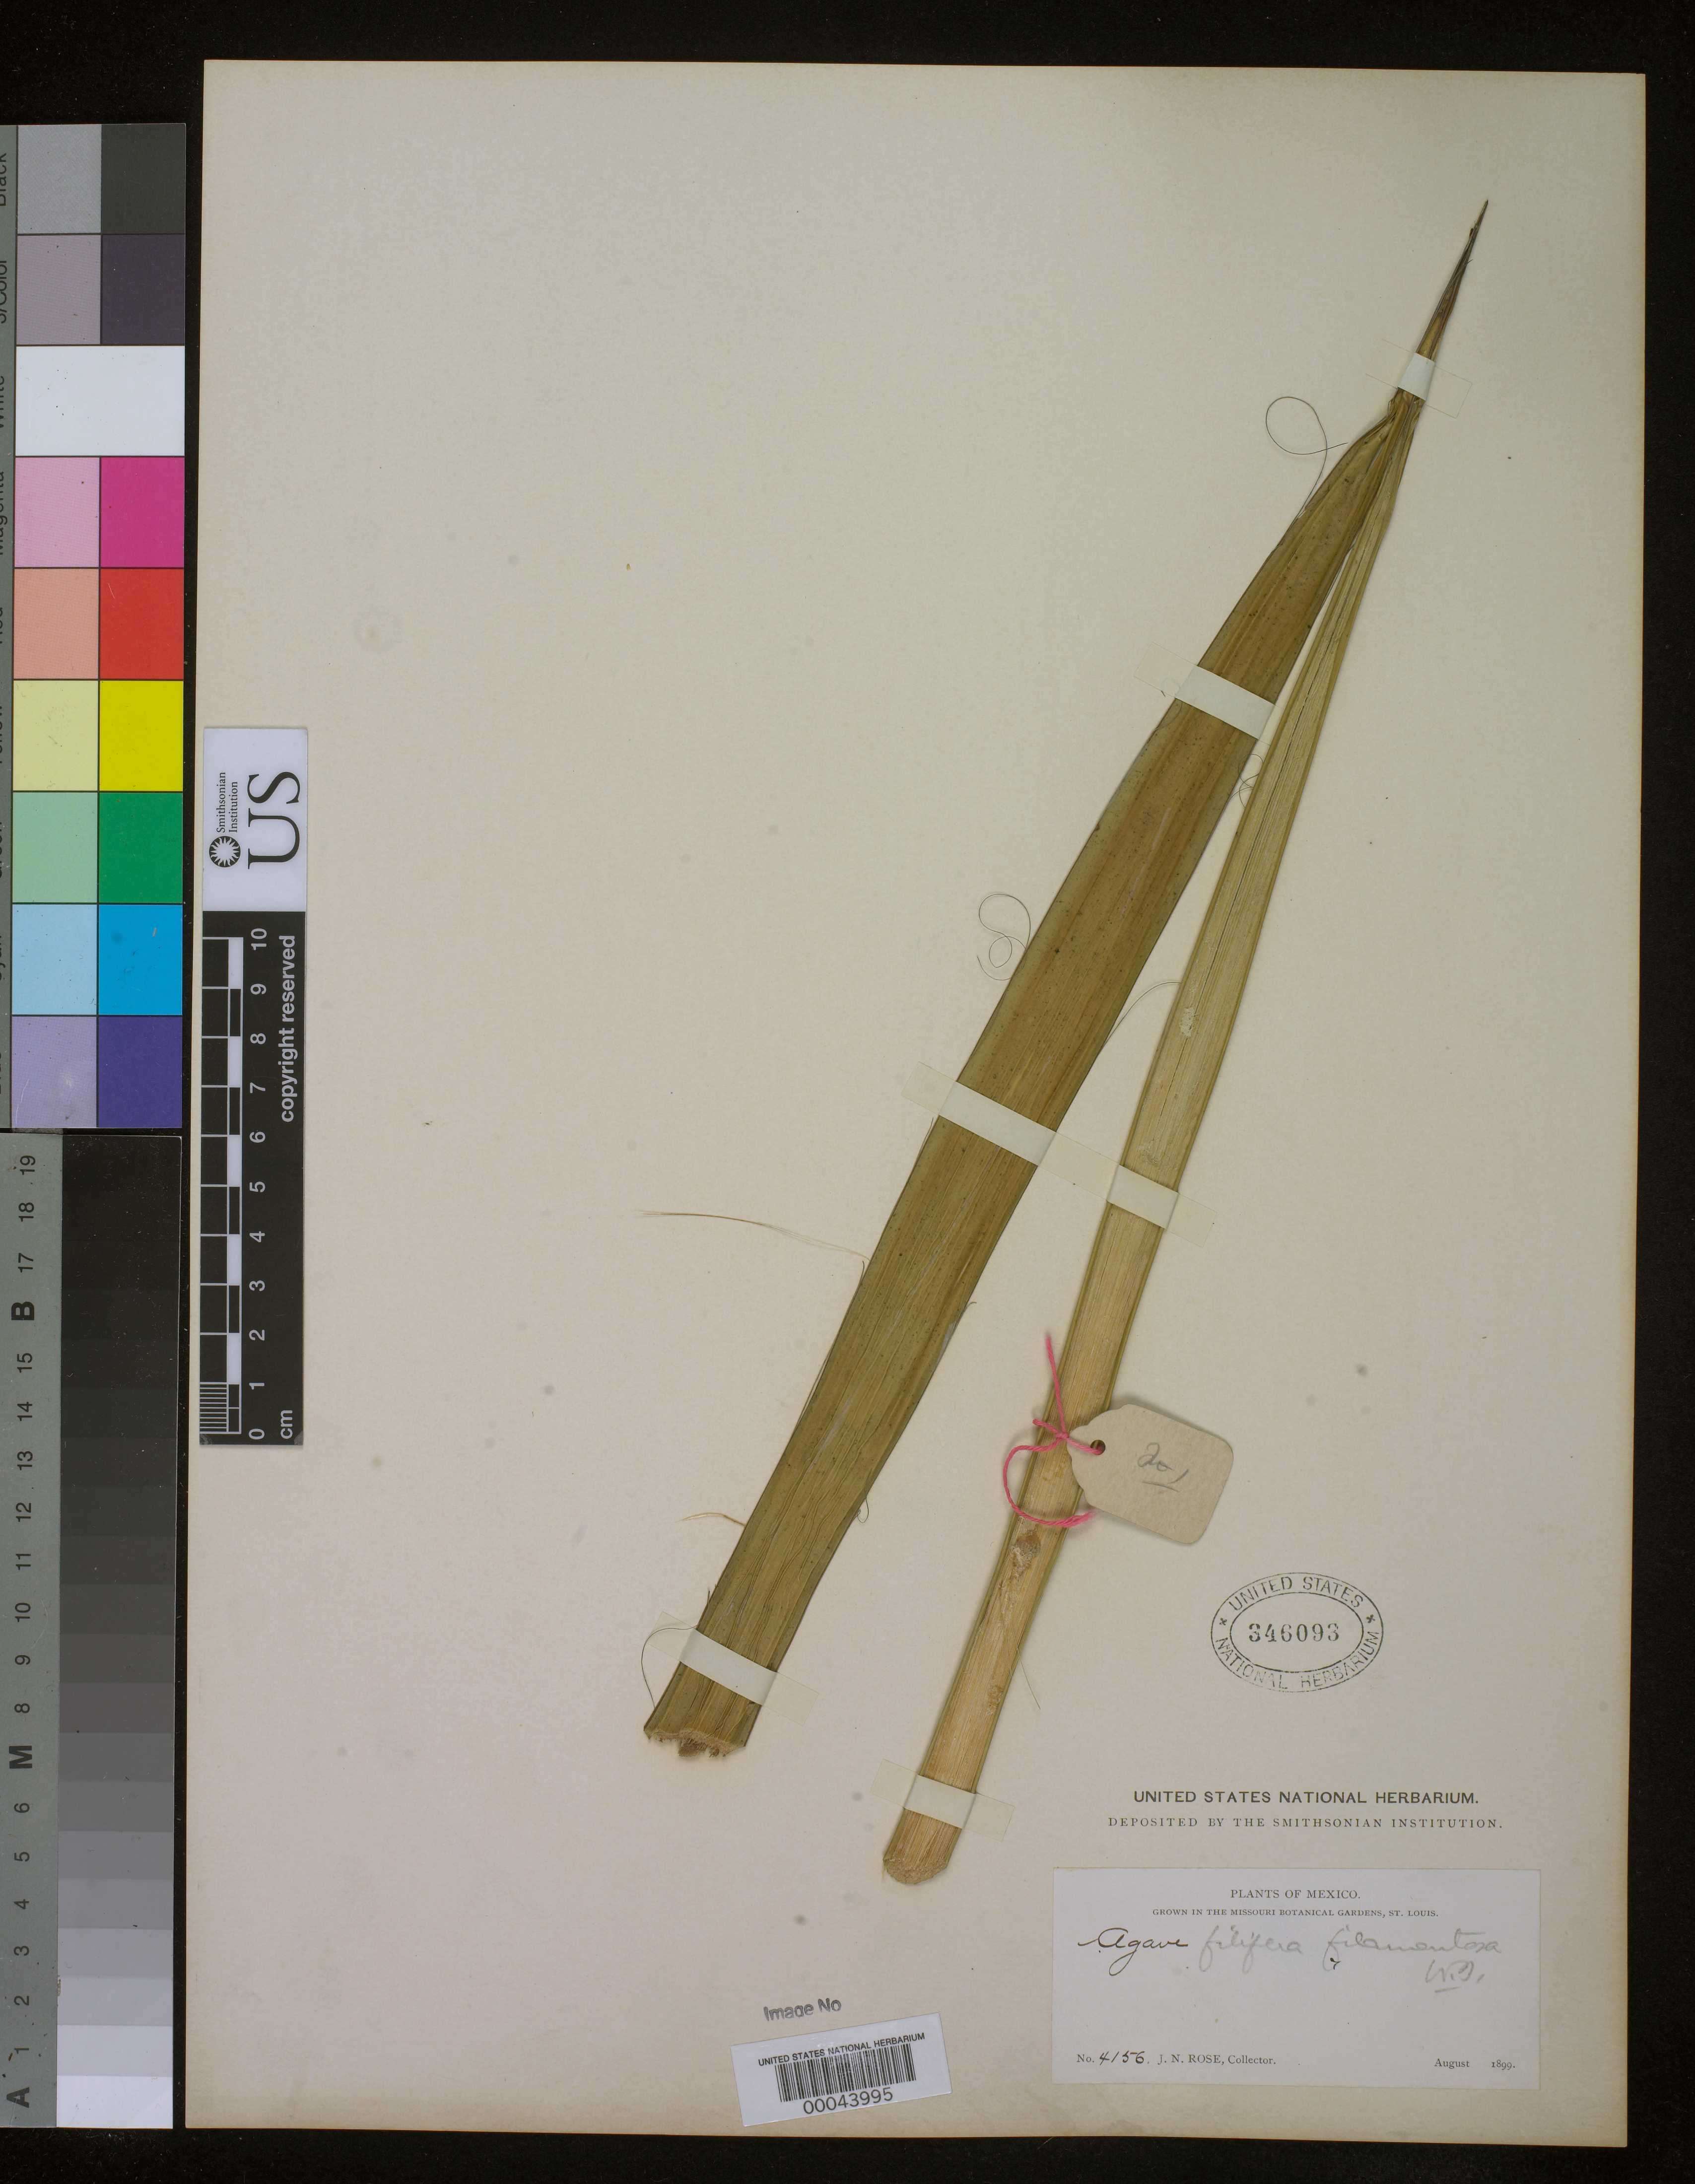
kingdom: Plantae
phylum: Tracheophyta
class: Liliopsida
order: Asparagales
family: Asparagaceae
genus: Agave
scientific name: Agave filifera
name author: Salm-Dyck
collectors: J. N. Rose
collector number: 4156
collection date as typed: Aug 1899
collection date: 1899-08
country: Mexico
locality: E of Monserrat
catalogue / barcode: US 346093